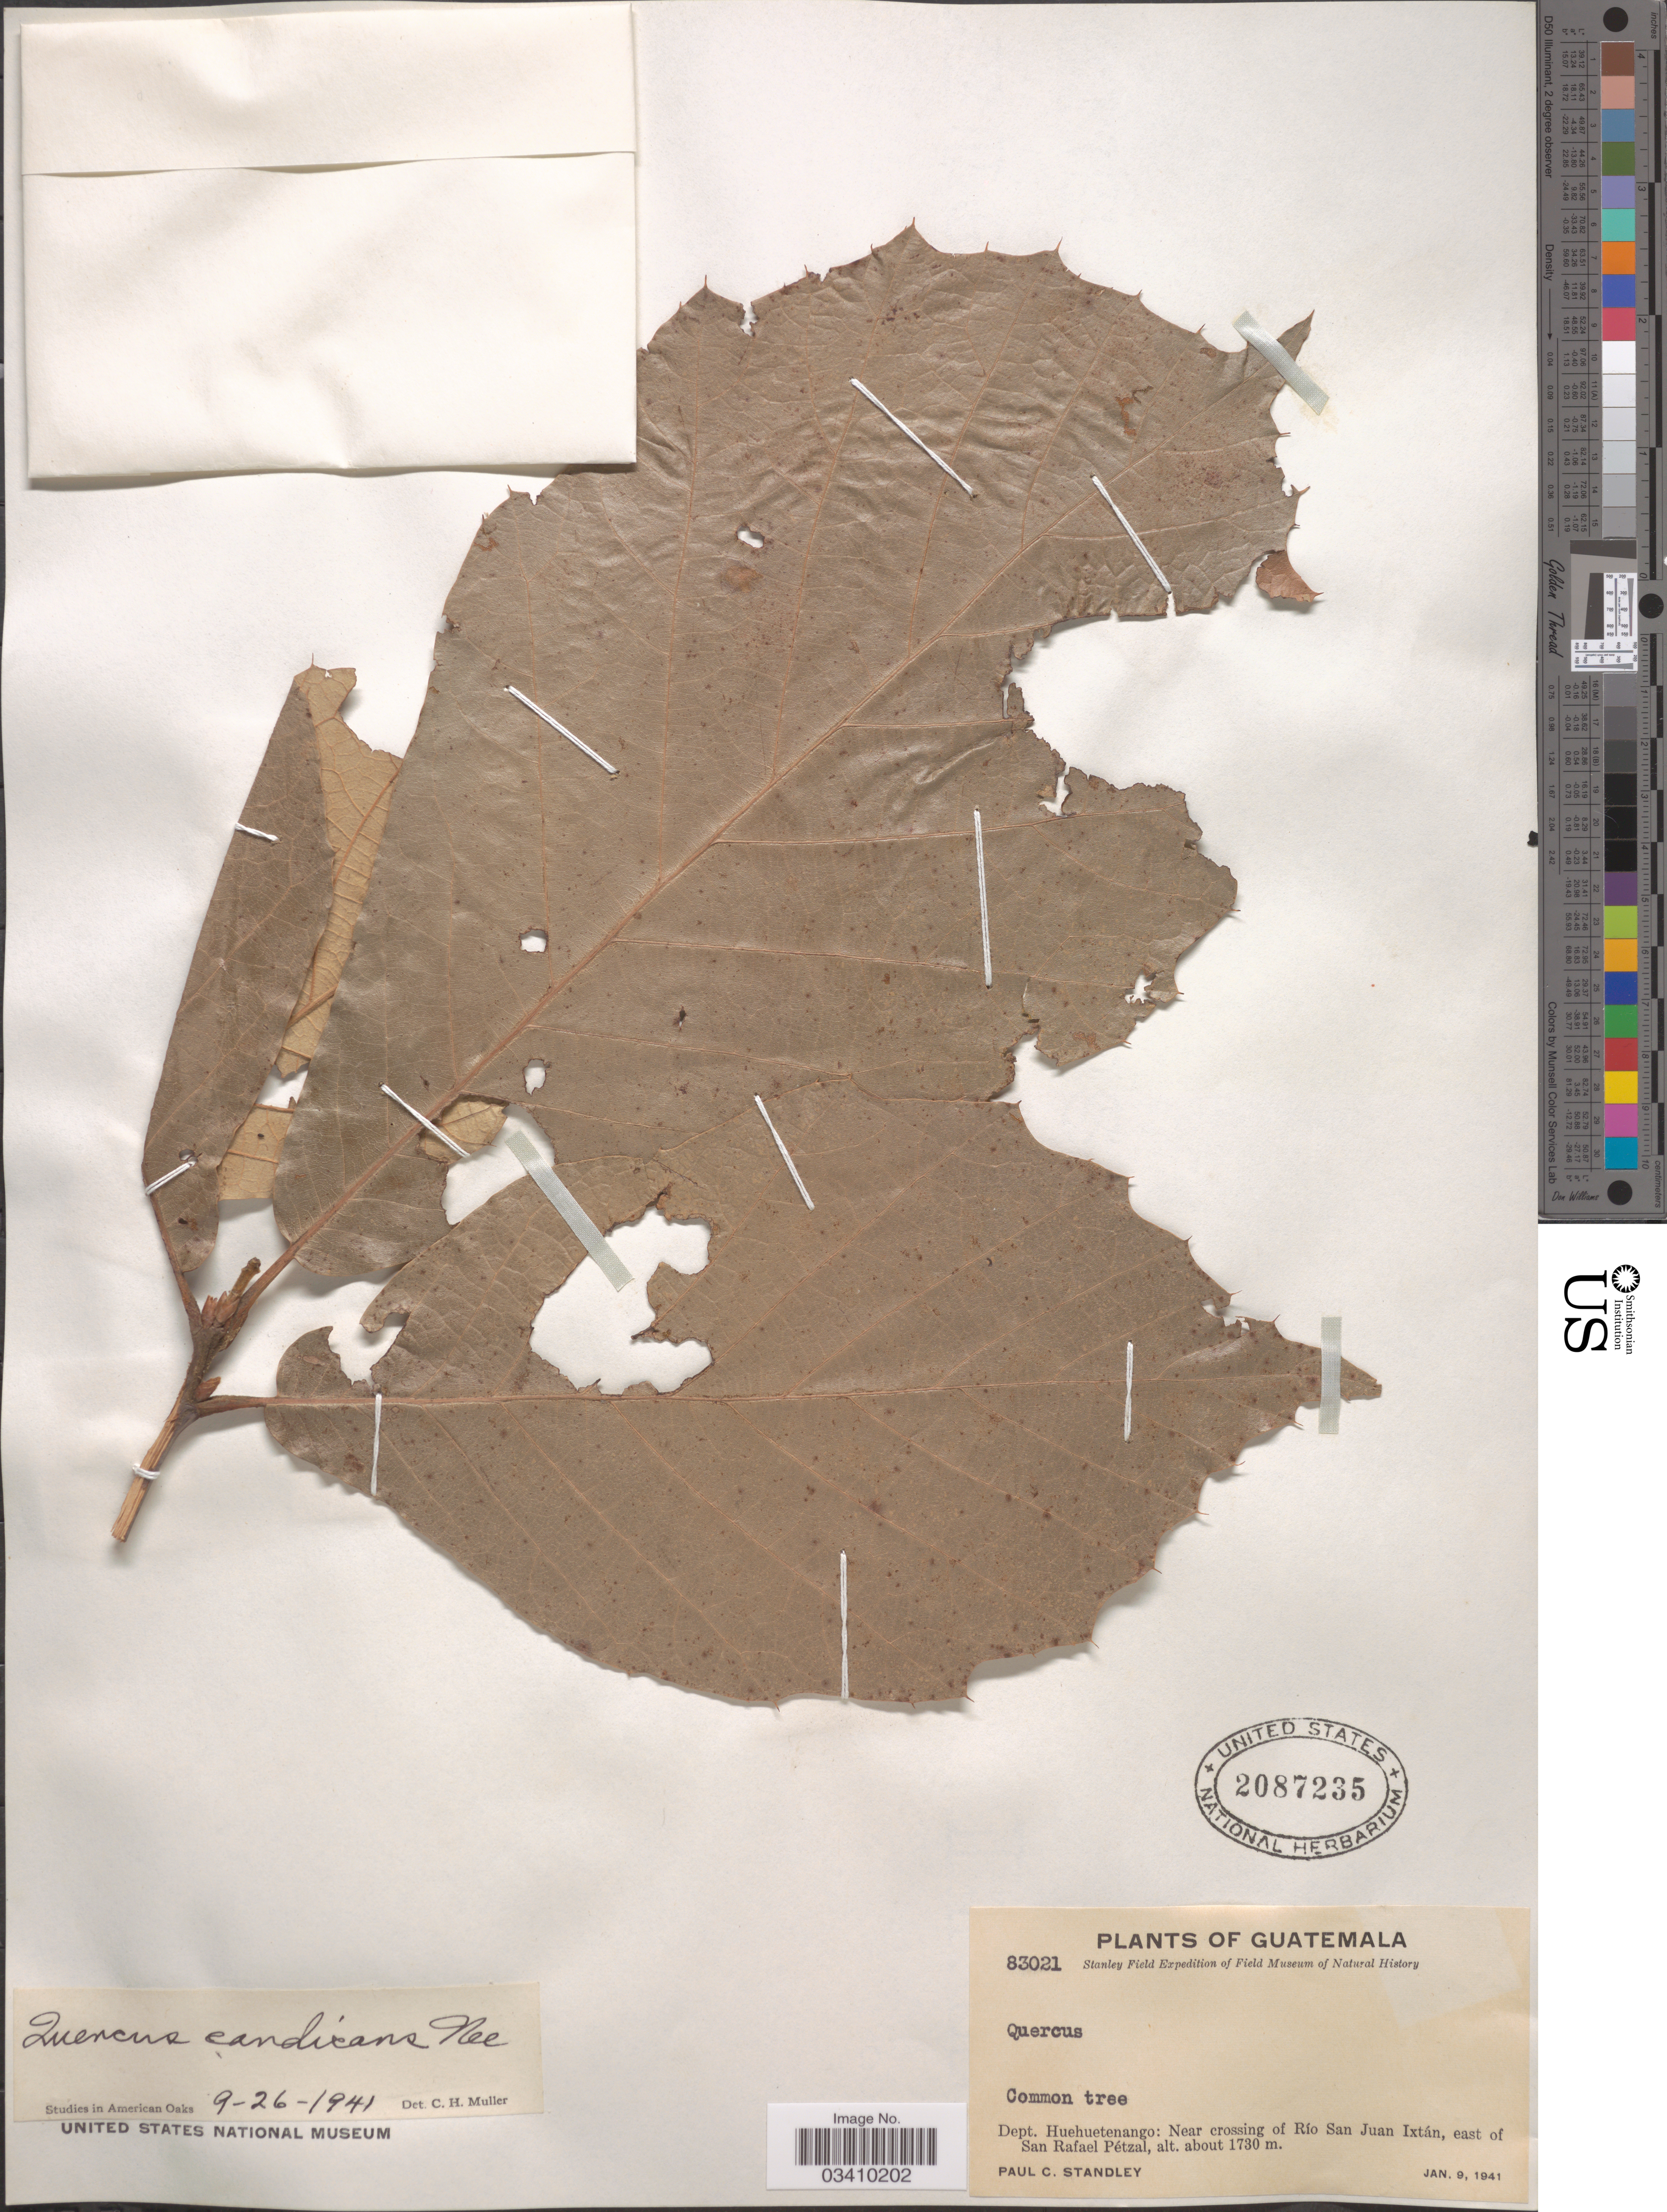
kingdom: Plantae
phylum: Tracheophyta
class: Magnoliopsida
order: Fagales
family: Fagaceae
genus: Quercus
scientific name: Quercus candicans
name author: Née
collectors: P. C. Standley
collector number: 83021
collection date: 1941-01-09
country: Guatemala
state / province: Huehuetenango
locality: Dept. Huehuetenango: Near crossing of Río San Juan Ixtán, east of San Rafael Pétzal.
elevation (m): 1730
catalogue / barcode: US 2087235